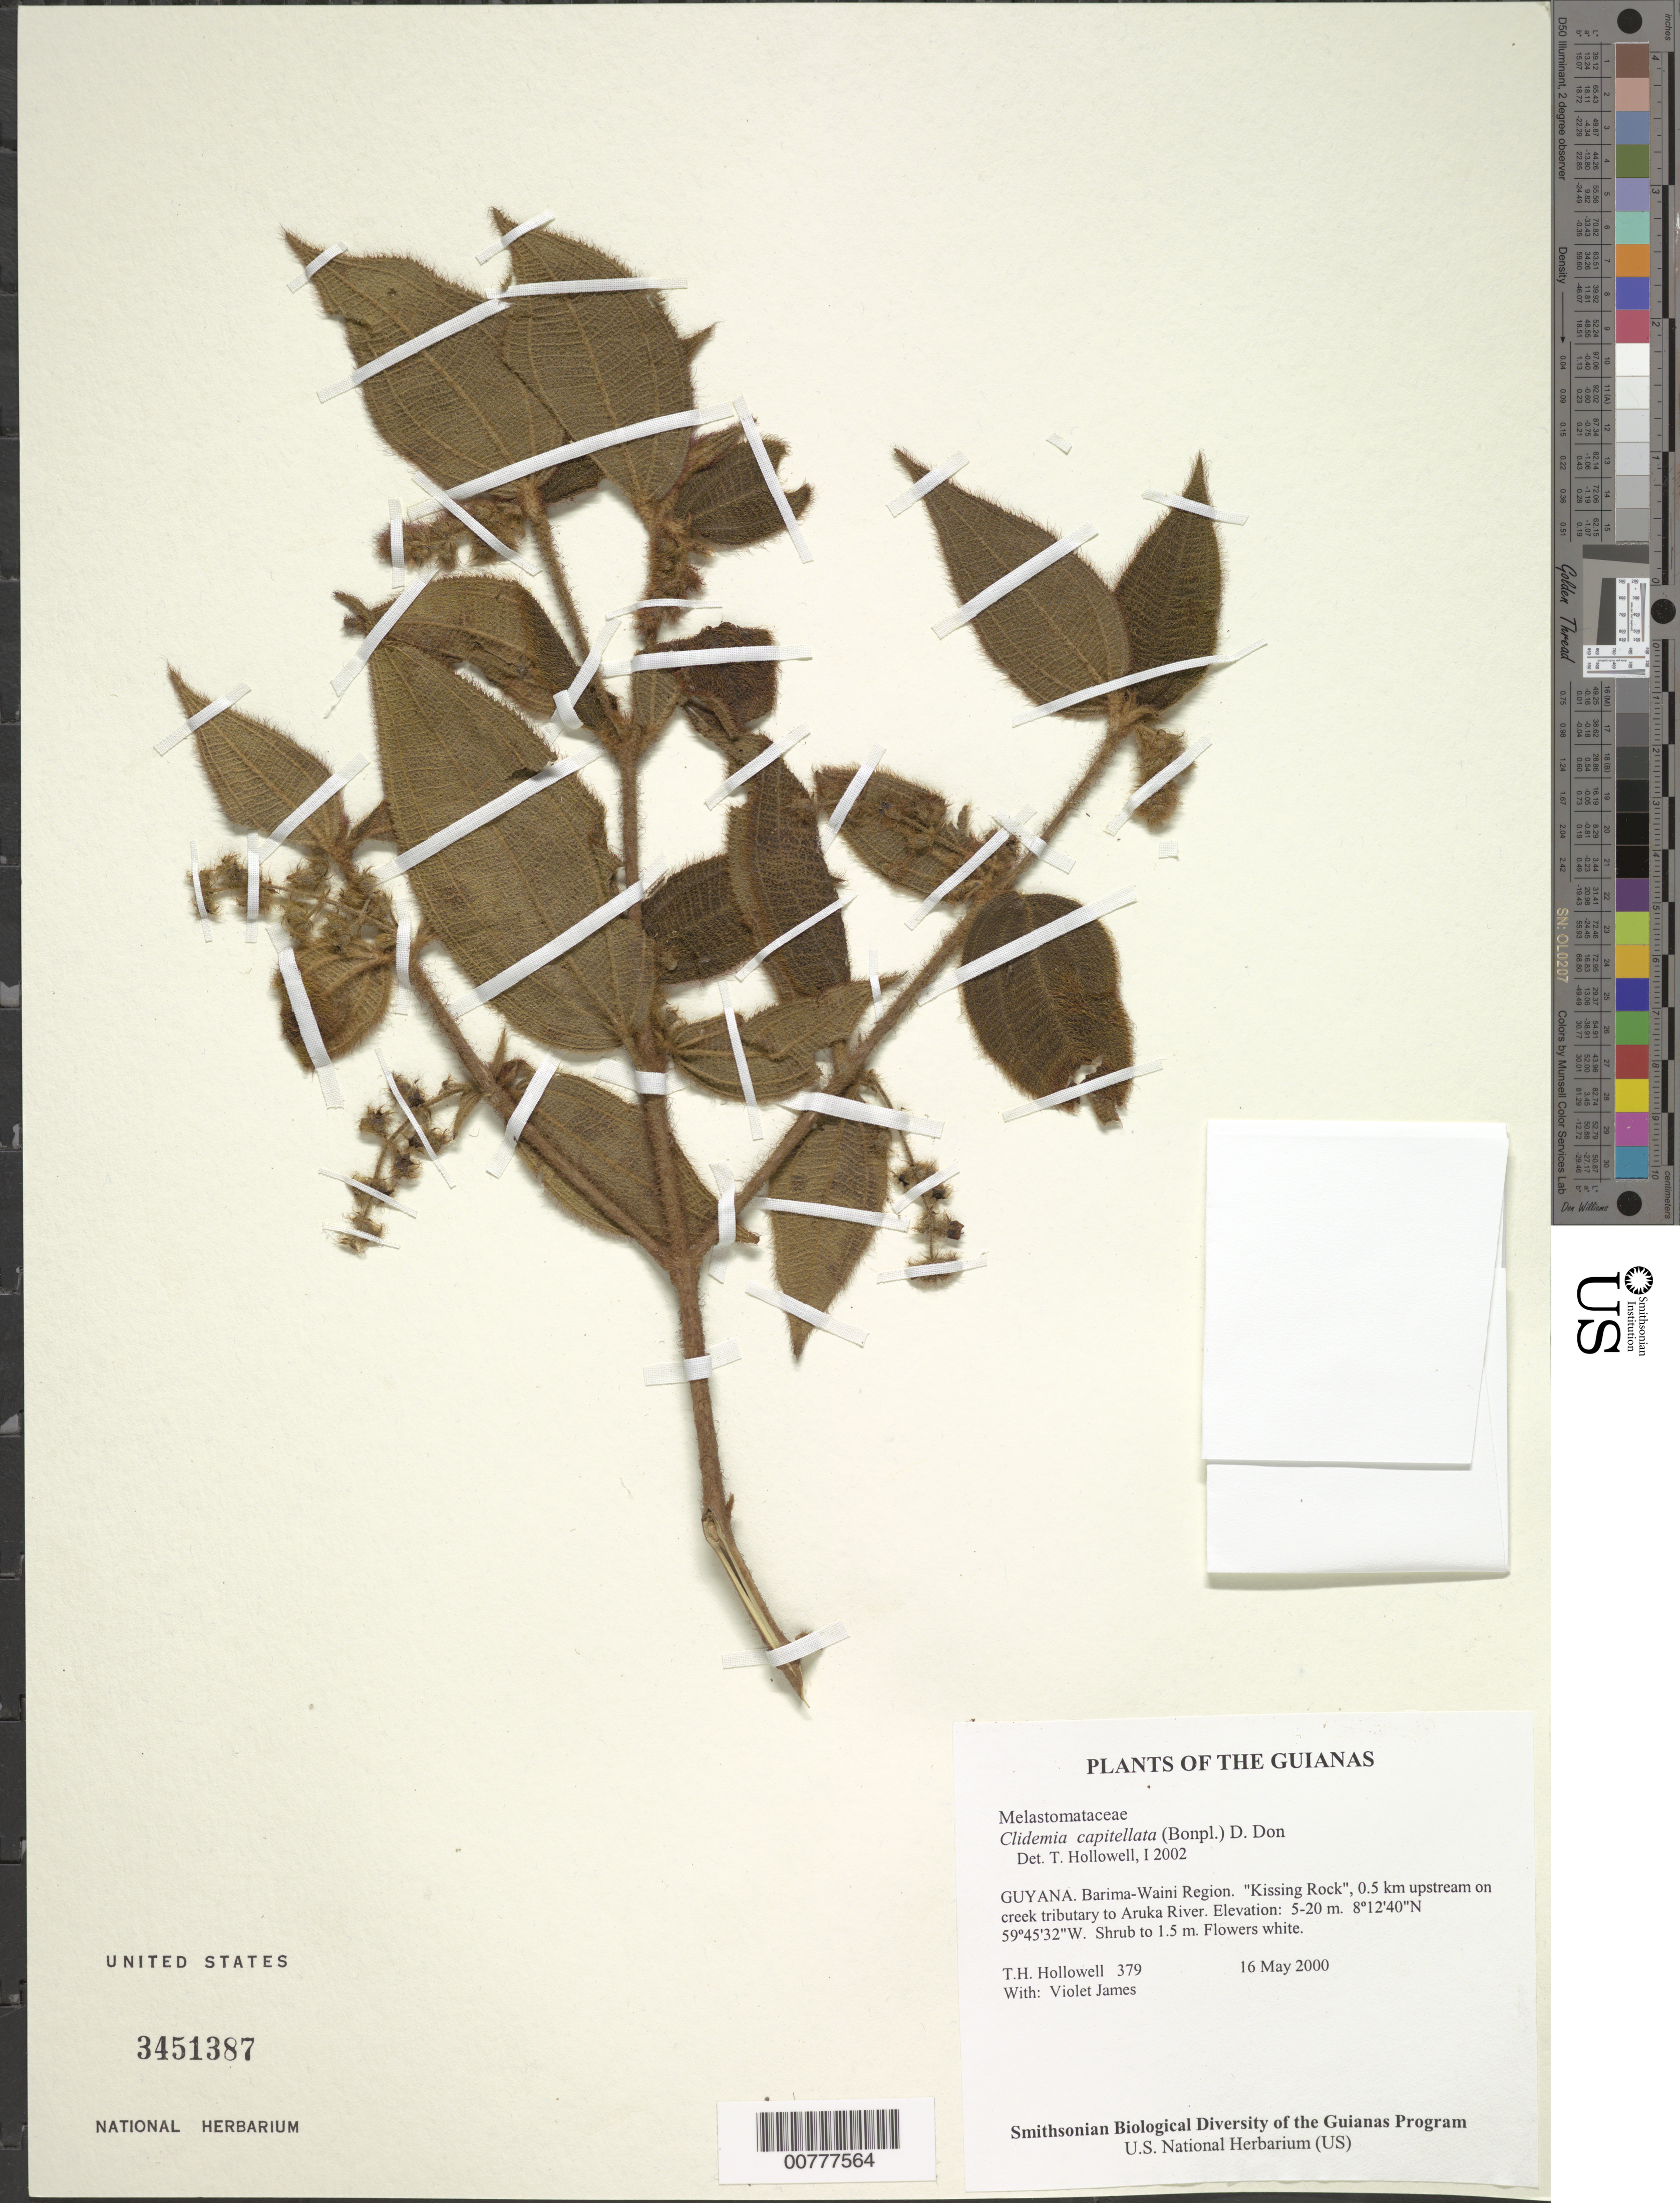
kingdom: Plantae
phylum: Tracheophyta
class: Magnoliopsida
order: Myrtales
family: Melastomataceae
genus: Clidemia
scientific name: Clidemia capitellata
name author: (Bonpl.) D. Don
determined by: Hollowell, T. H., (BOT), Smithsonian Institution - National Museum of Natural History (UNITED STATES)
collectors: T. Hollowell & V. James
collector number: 379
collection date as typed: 16 May 2000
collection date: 2000-05-16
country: Guyana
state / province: Barima-Waini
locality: "Kissing Rock", 0.5 km upstream on creek tributary to Aruka River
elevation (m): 5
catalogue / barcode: US 3451387